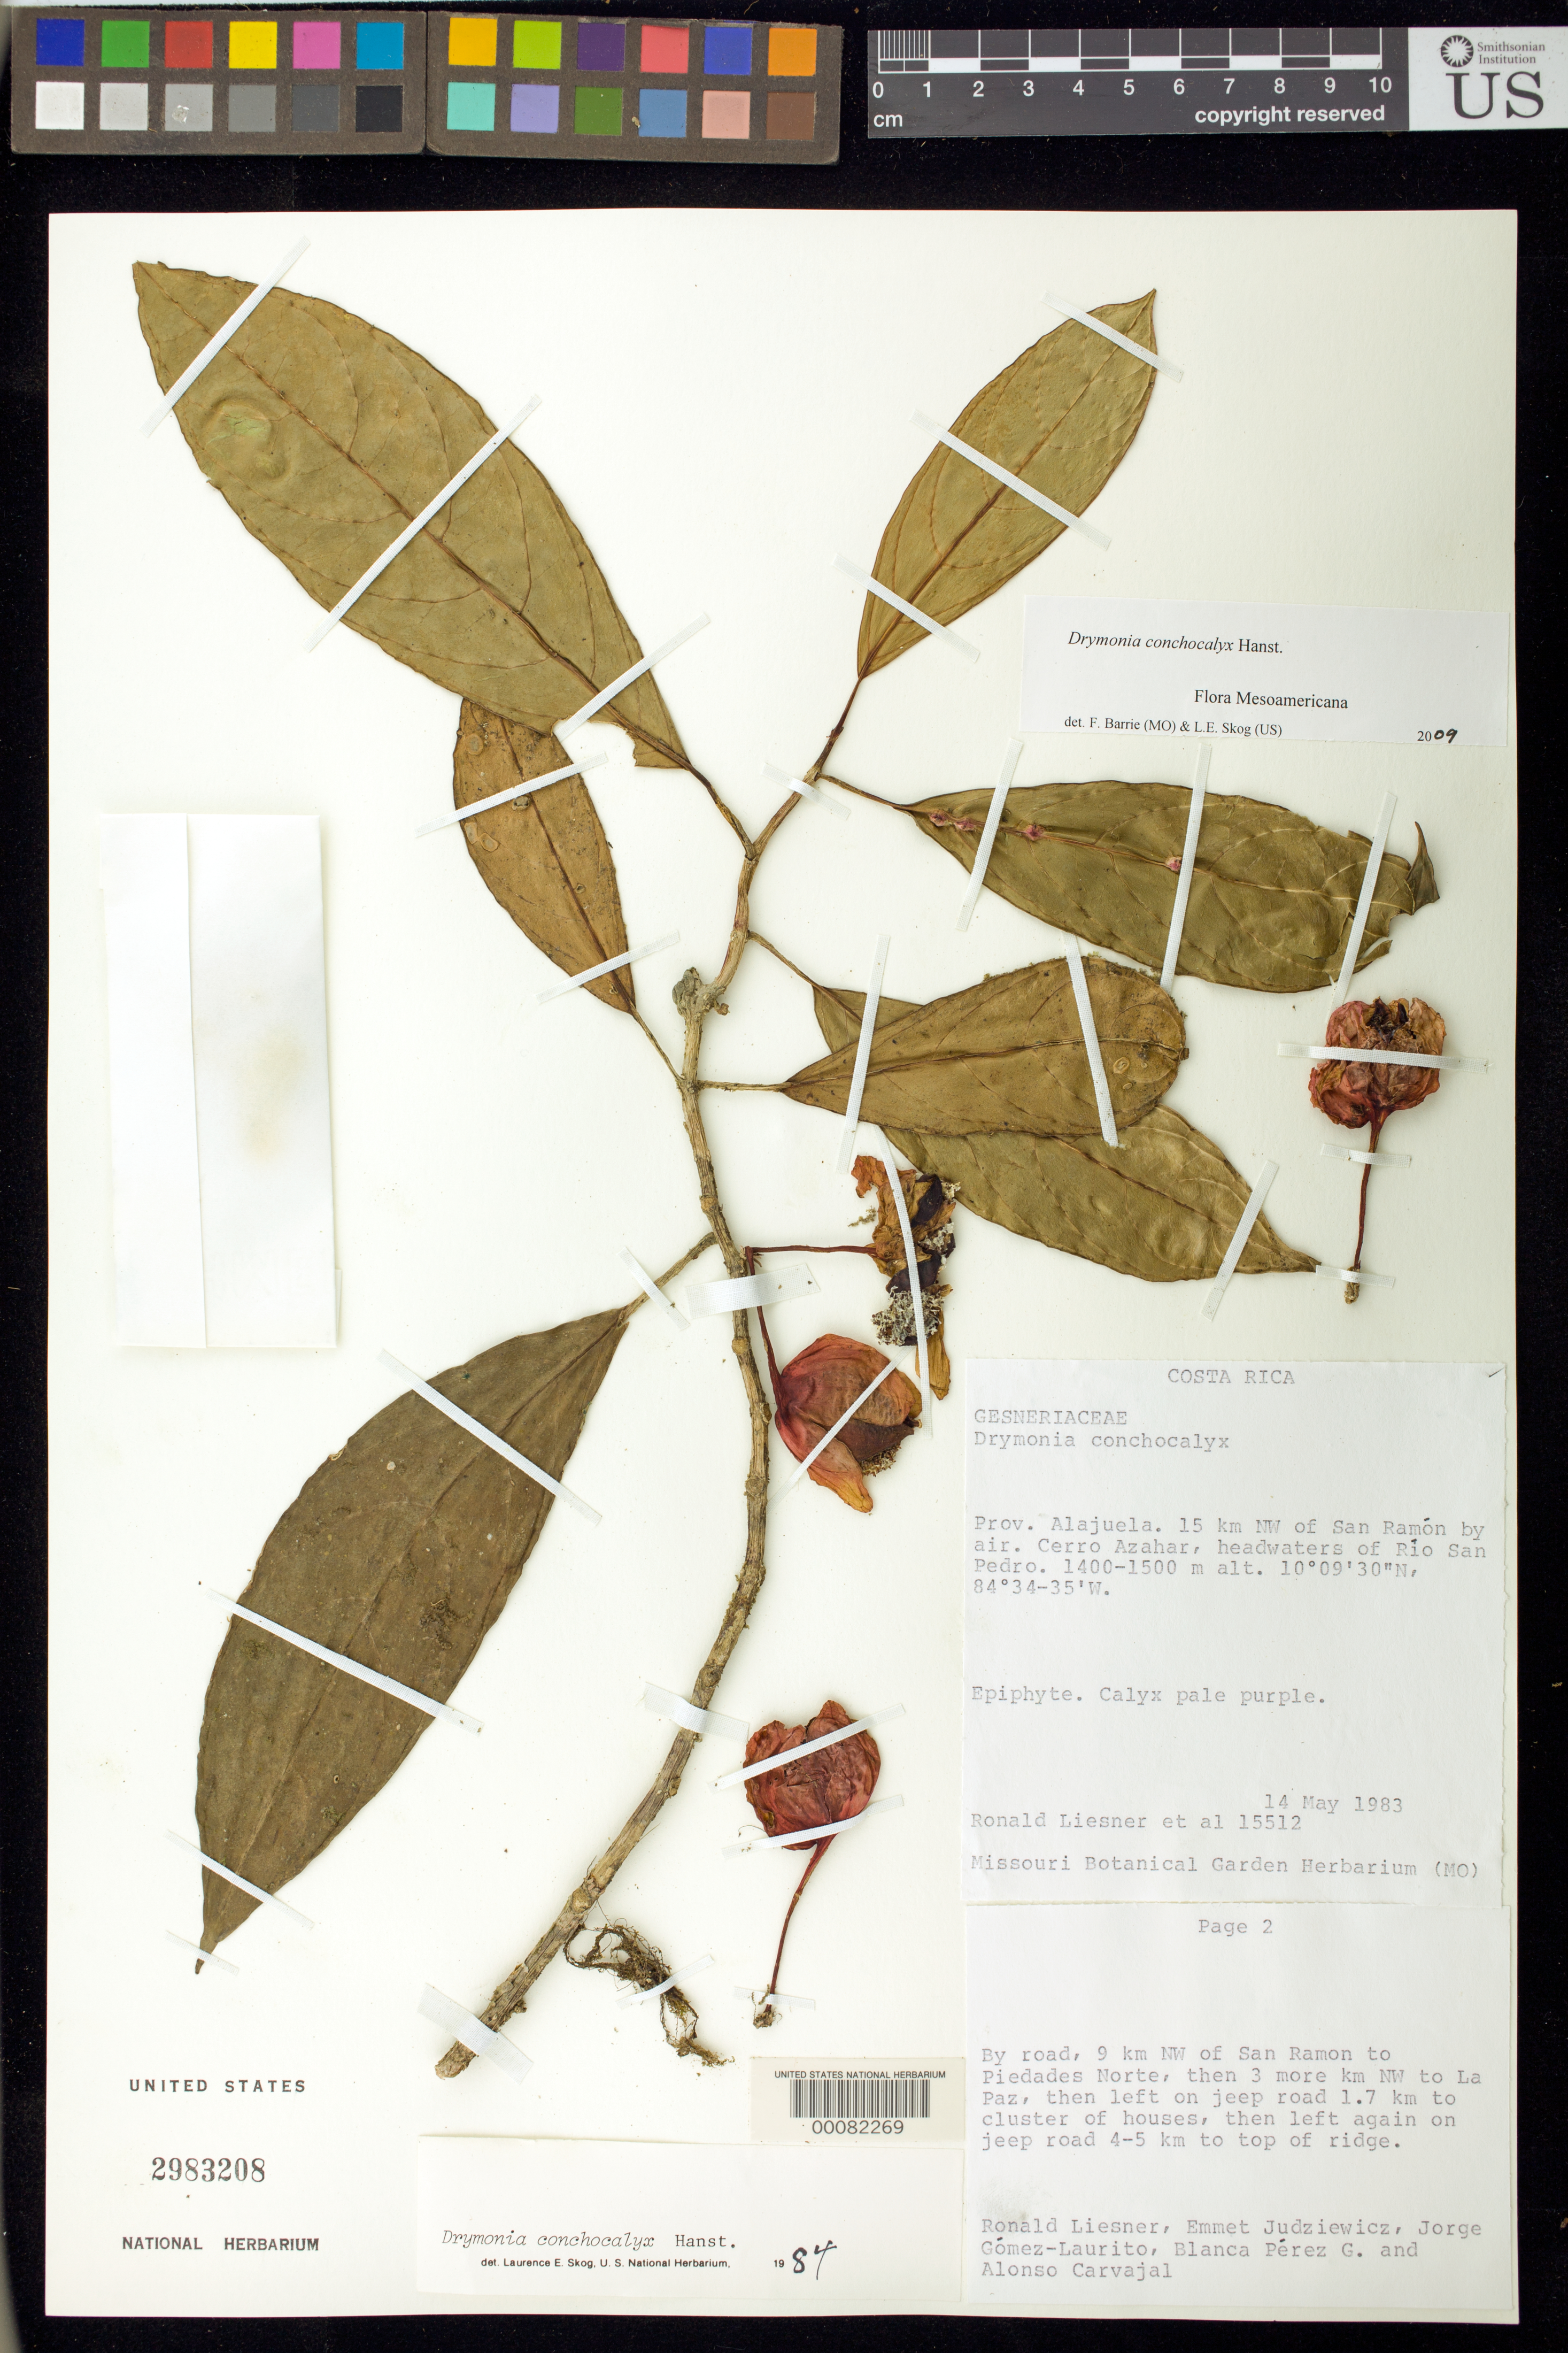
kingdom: Plantae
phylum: Tracheophyta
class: Magnoliopsida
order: Lamiales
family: Gesneriaceae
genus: Drymonia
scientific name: Drymonia conchocalyx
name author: Hanst.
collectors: R. L. Liesner, E. J. Judziewicz, J. A. Gómez-Laurito, B. Perez G. & A. Carvajal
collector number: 15512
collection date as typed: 14 May 1983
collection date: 1983-05-14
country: Costa Rica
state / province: Alajuela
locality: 15 km NW of San Ramon by air, Cerro Azahar, headwaters of Rio San Pedro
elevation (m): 1400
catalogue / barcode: US 2983208